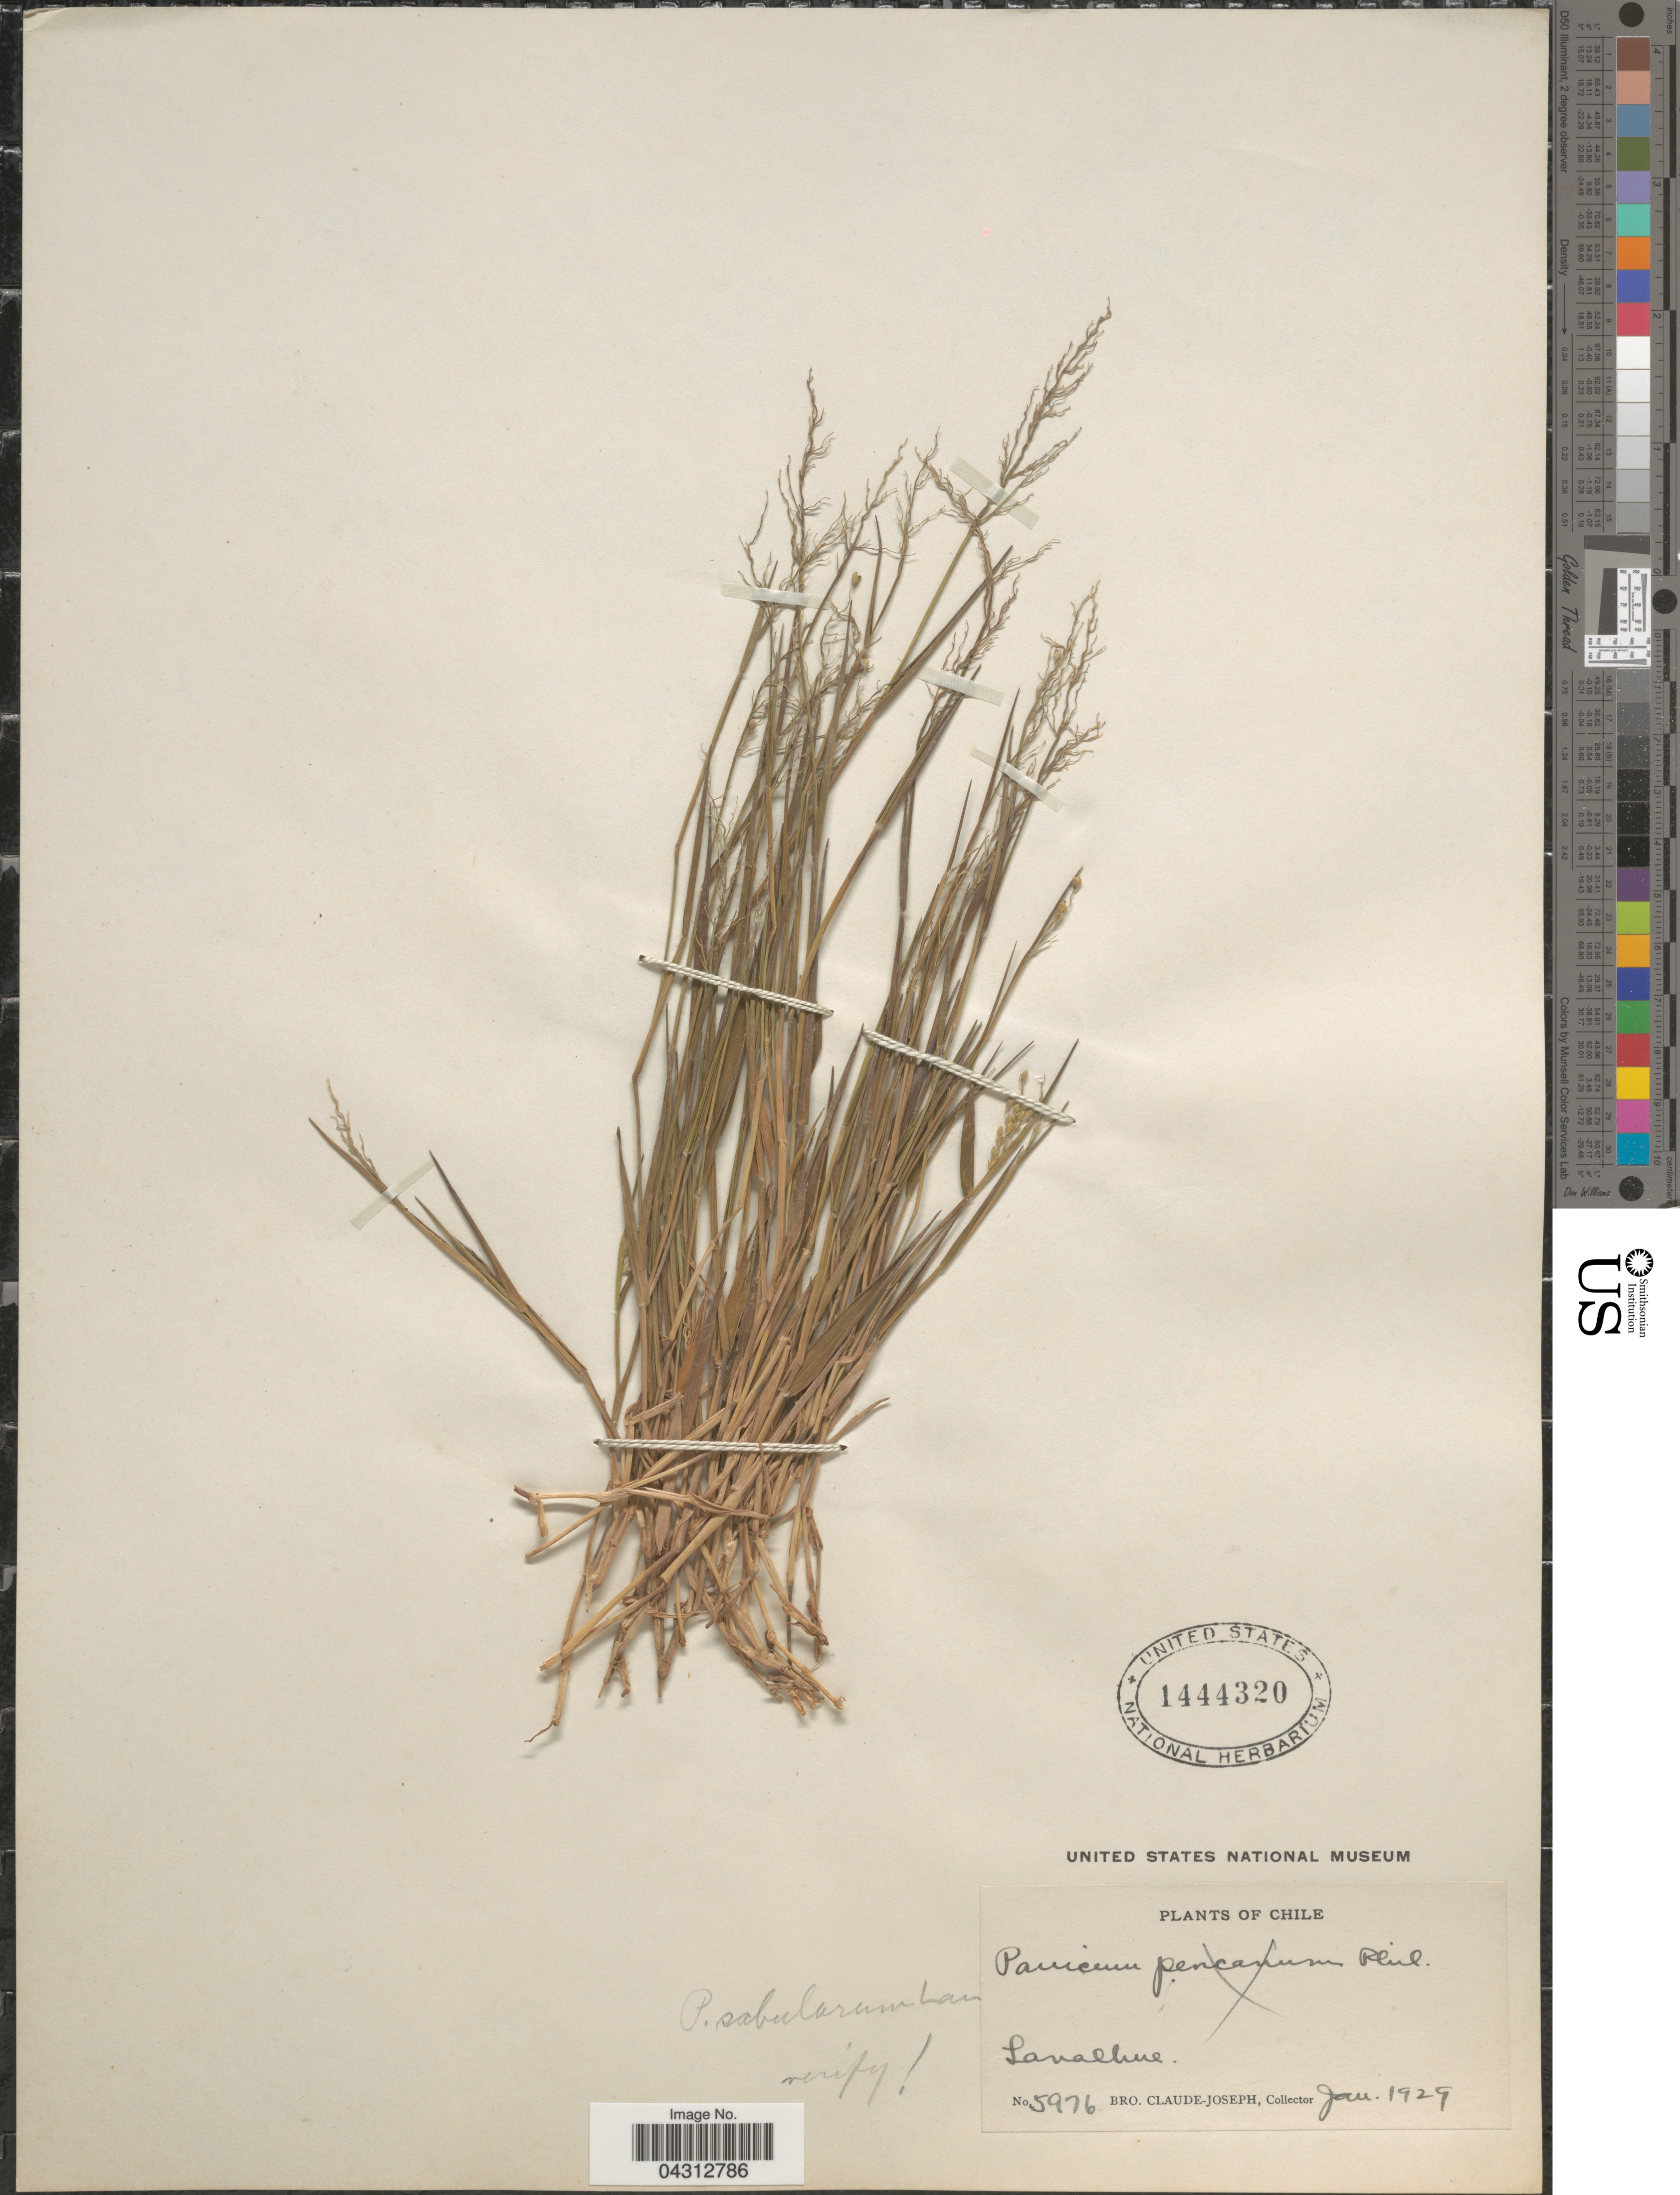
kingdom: Plantae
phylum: Tracheophyta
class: Liliopsida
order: Poales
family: Poaceae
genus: Dichanthelium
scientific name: Dichanthelium sabulorum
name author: (Lam.) Gould & C.A. Clark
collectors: Bro. Claude-Joseph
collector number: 5976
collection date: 1929-01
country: Chile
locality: Lavalhue.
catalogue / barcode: US 1444320